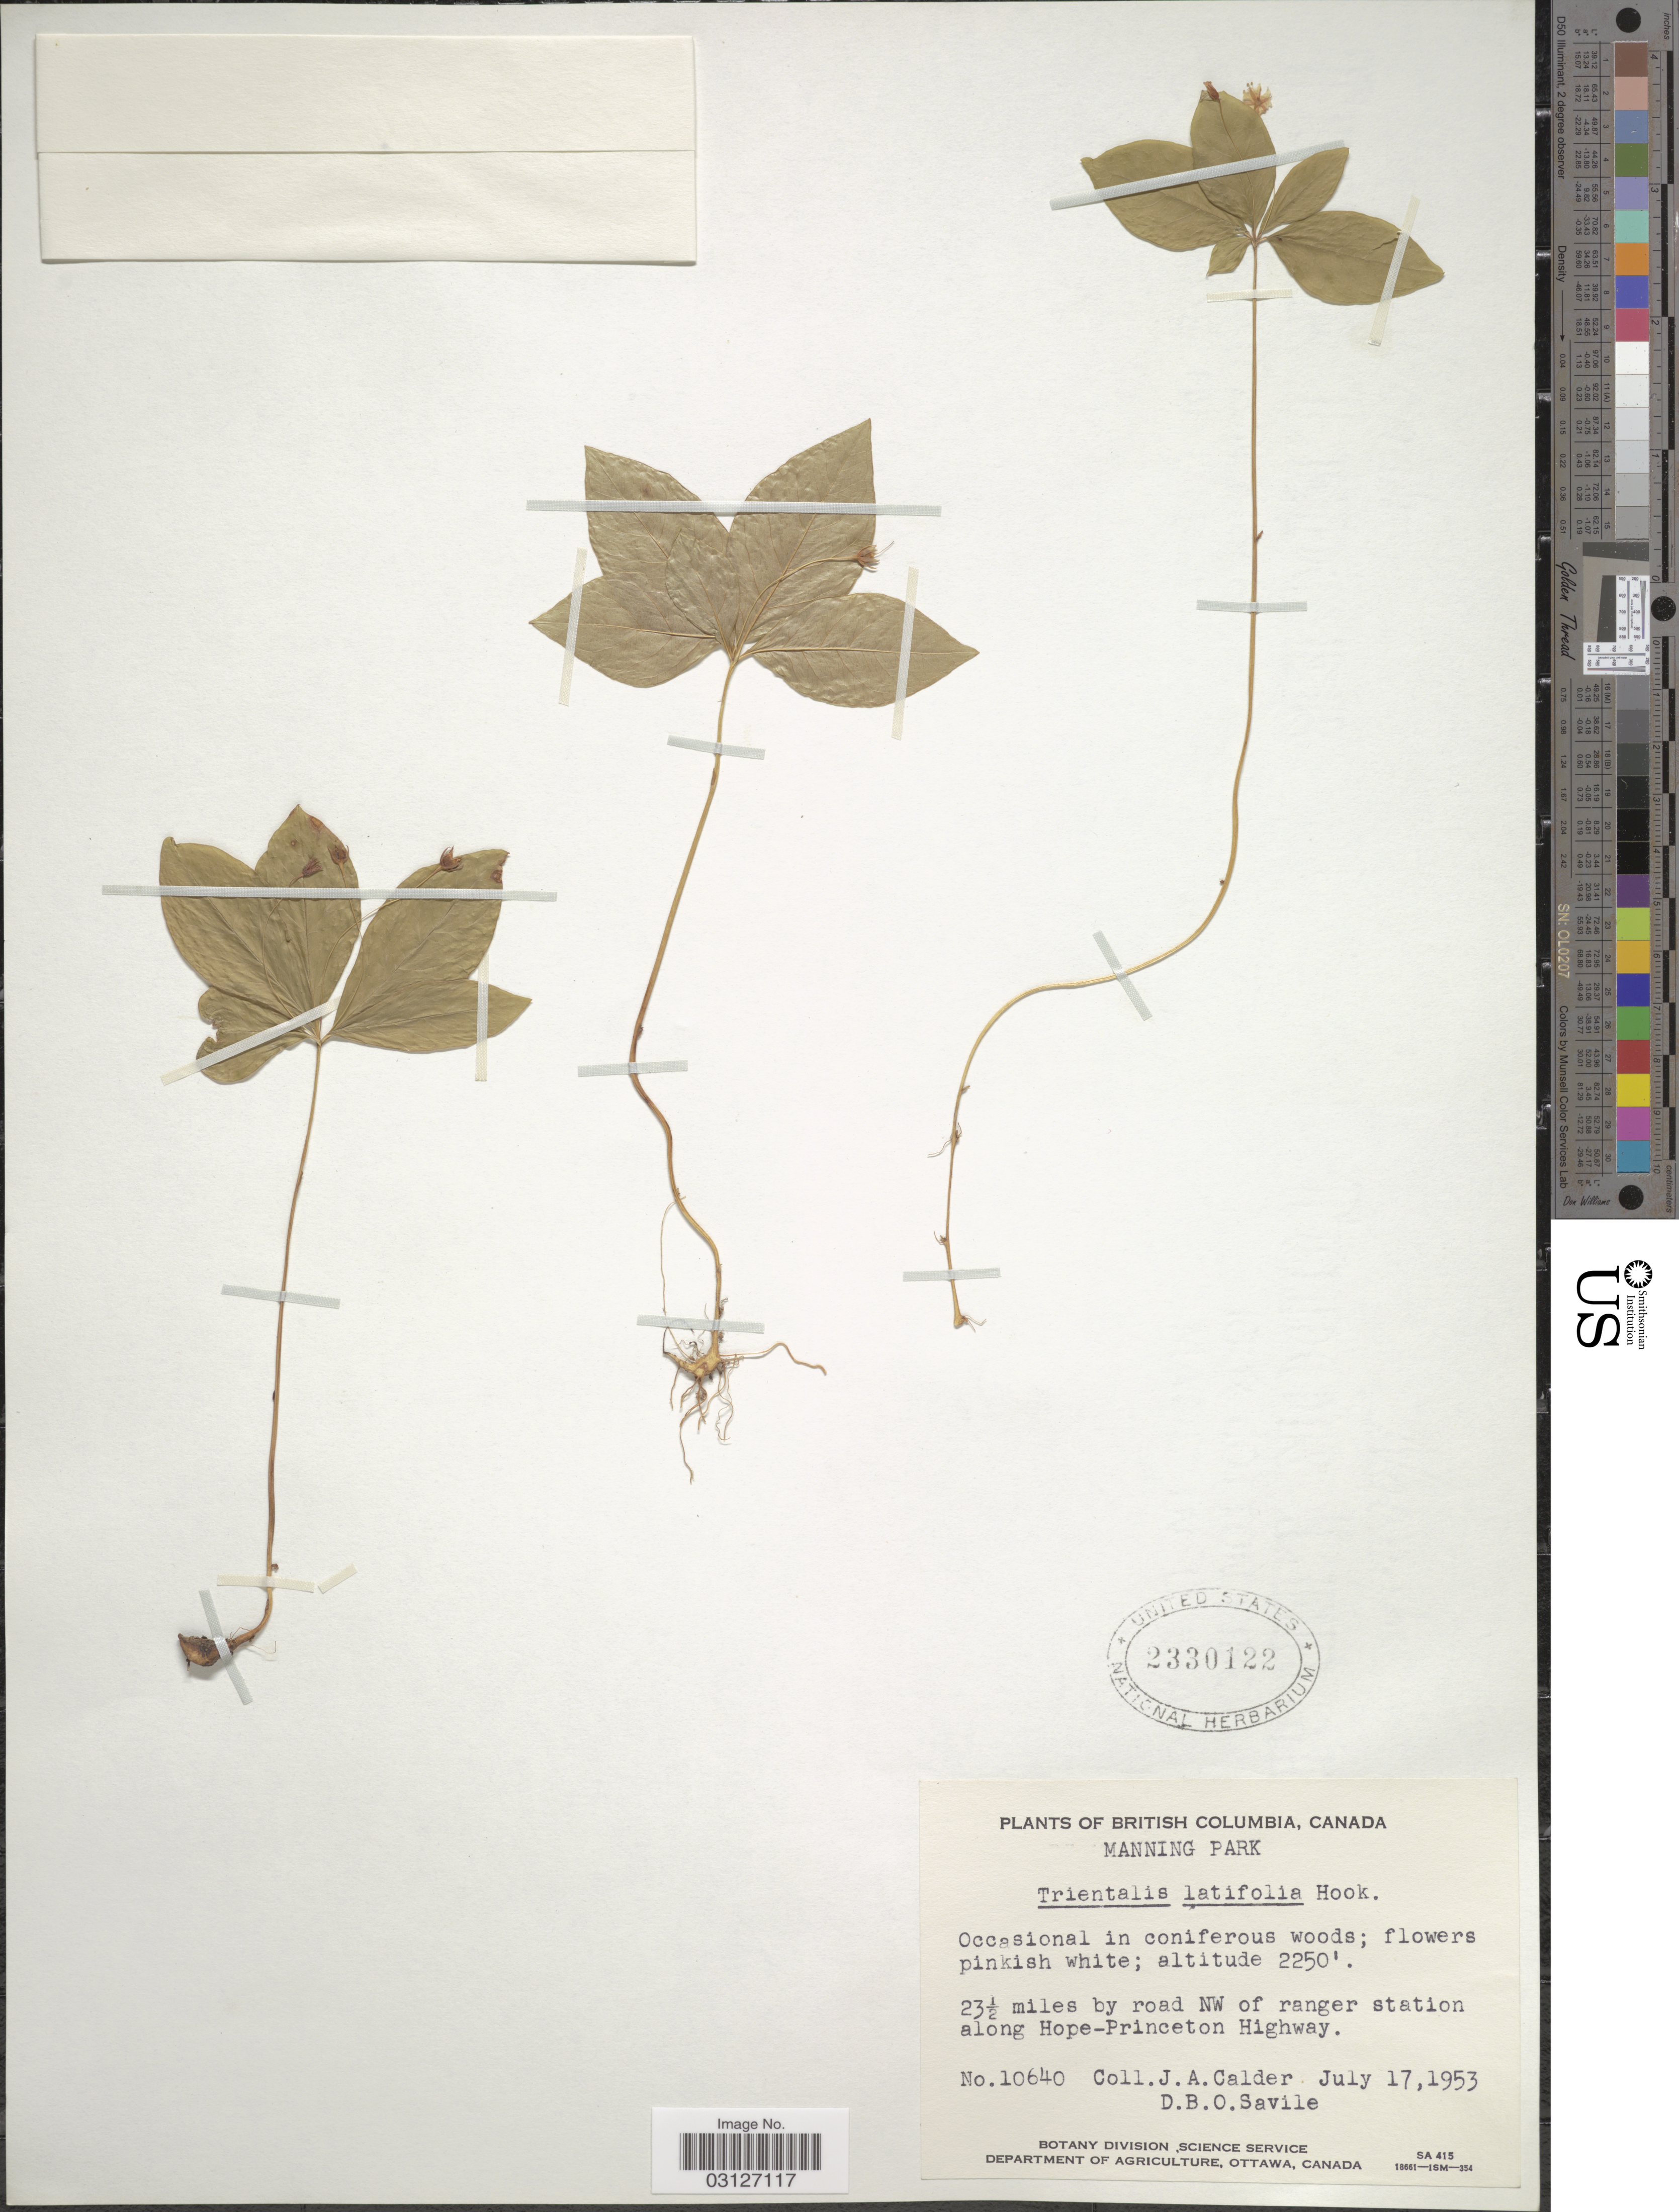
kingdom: Plantae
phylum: Tracheophyta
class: Magnoliopsida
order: Ericales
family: Primulaceae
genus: Trientalis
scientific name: Trientalis latifolia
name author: Hook.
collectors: J. A. Calder & D. Savile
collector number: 10640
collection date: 1953-07-17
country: Canada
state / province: British Columbia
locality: Manning Park, 23½ miles by road NW of ranger station along Hope-Princeton Highway.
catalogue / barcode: US 2330122